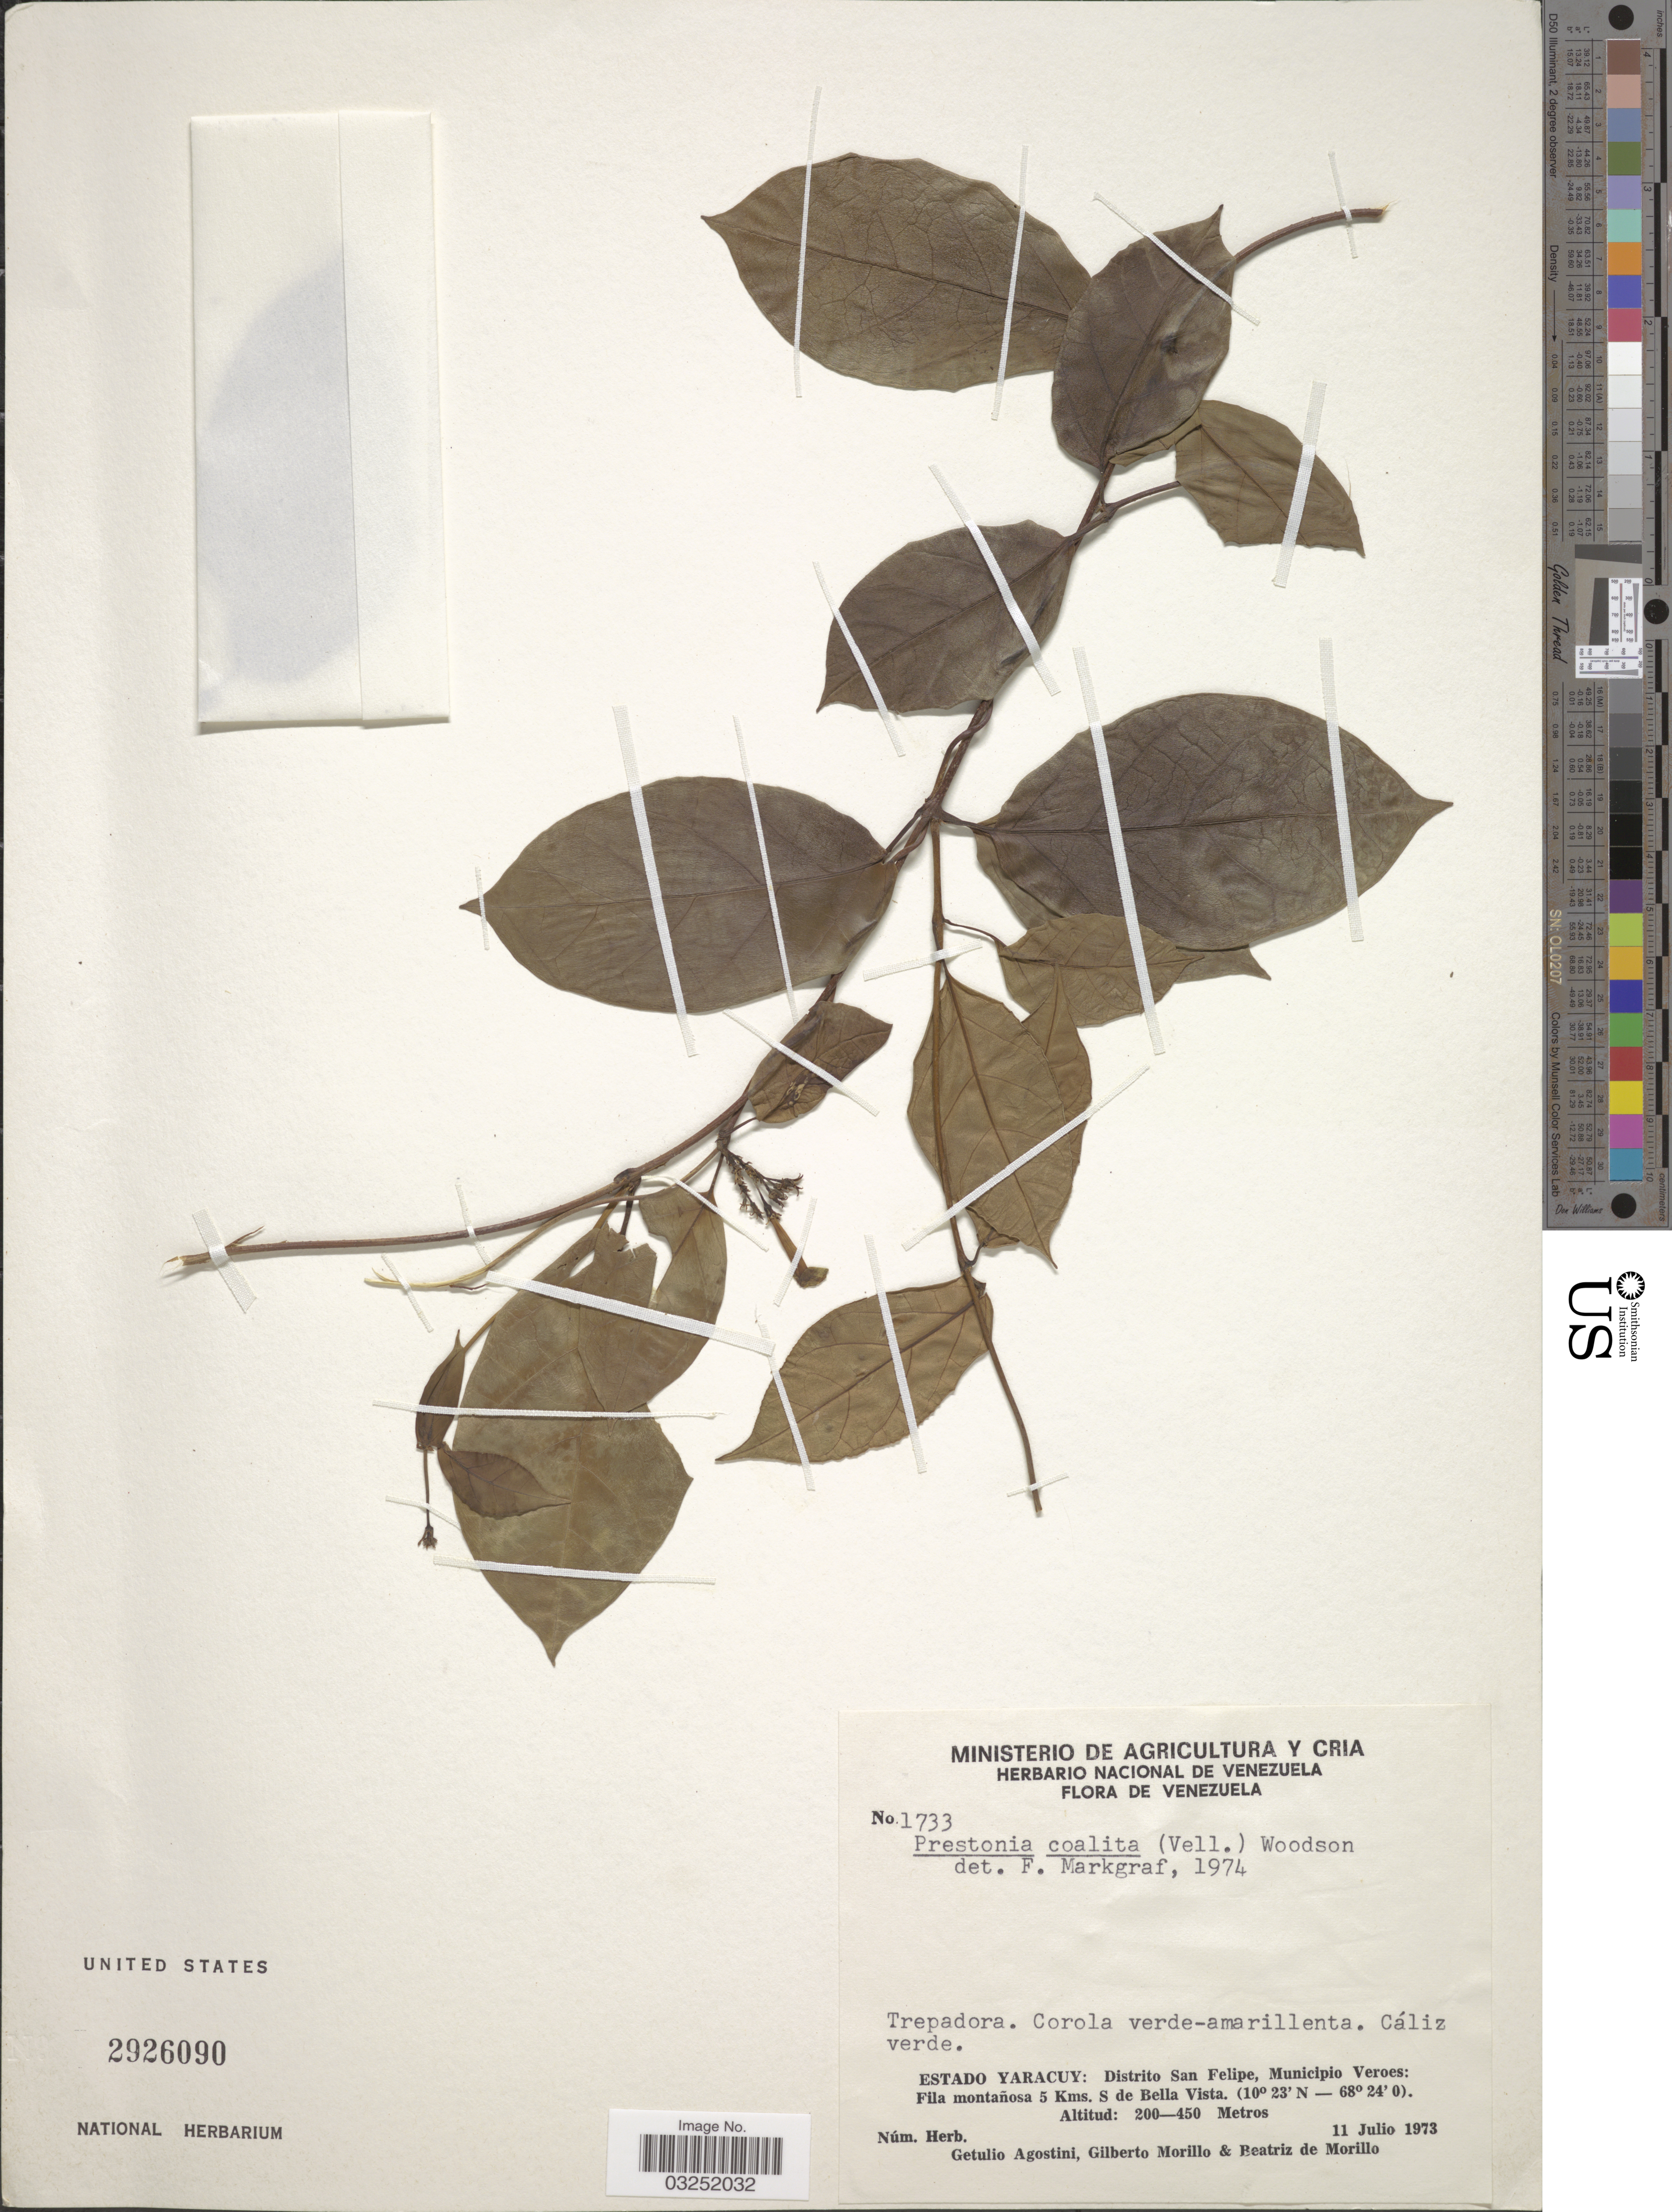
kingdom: Plantae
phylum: Tracheophyta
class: Magnoliopsida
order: Gentianales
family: Apocynaceae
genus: Prestonia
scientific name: Prestonia coalita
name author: (Vell.) Woodson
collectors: G. Agostini, G. N. Morillo & B. Morillo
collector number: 1733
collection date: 1973-07-11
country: Venezuela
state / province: Yaracuy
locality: Distrito San Felipe, Municipio Veroes: Fila montañosa 5 Kms. S de Bella Vista.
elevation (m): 200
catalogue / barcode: US 2926090